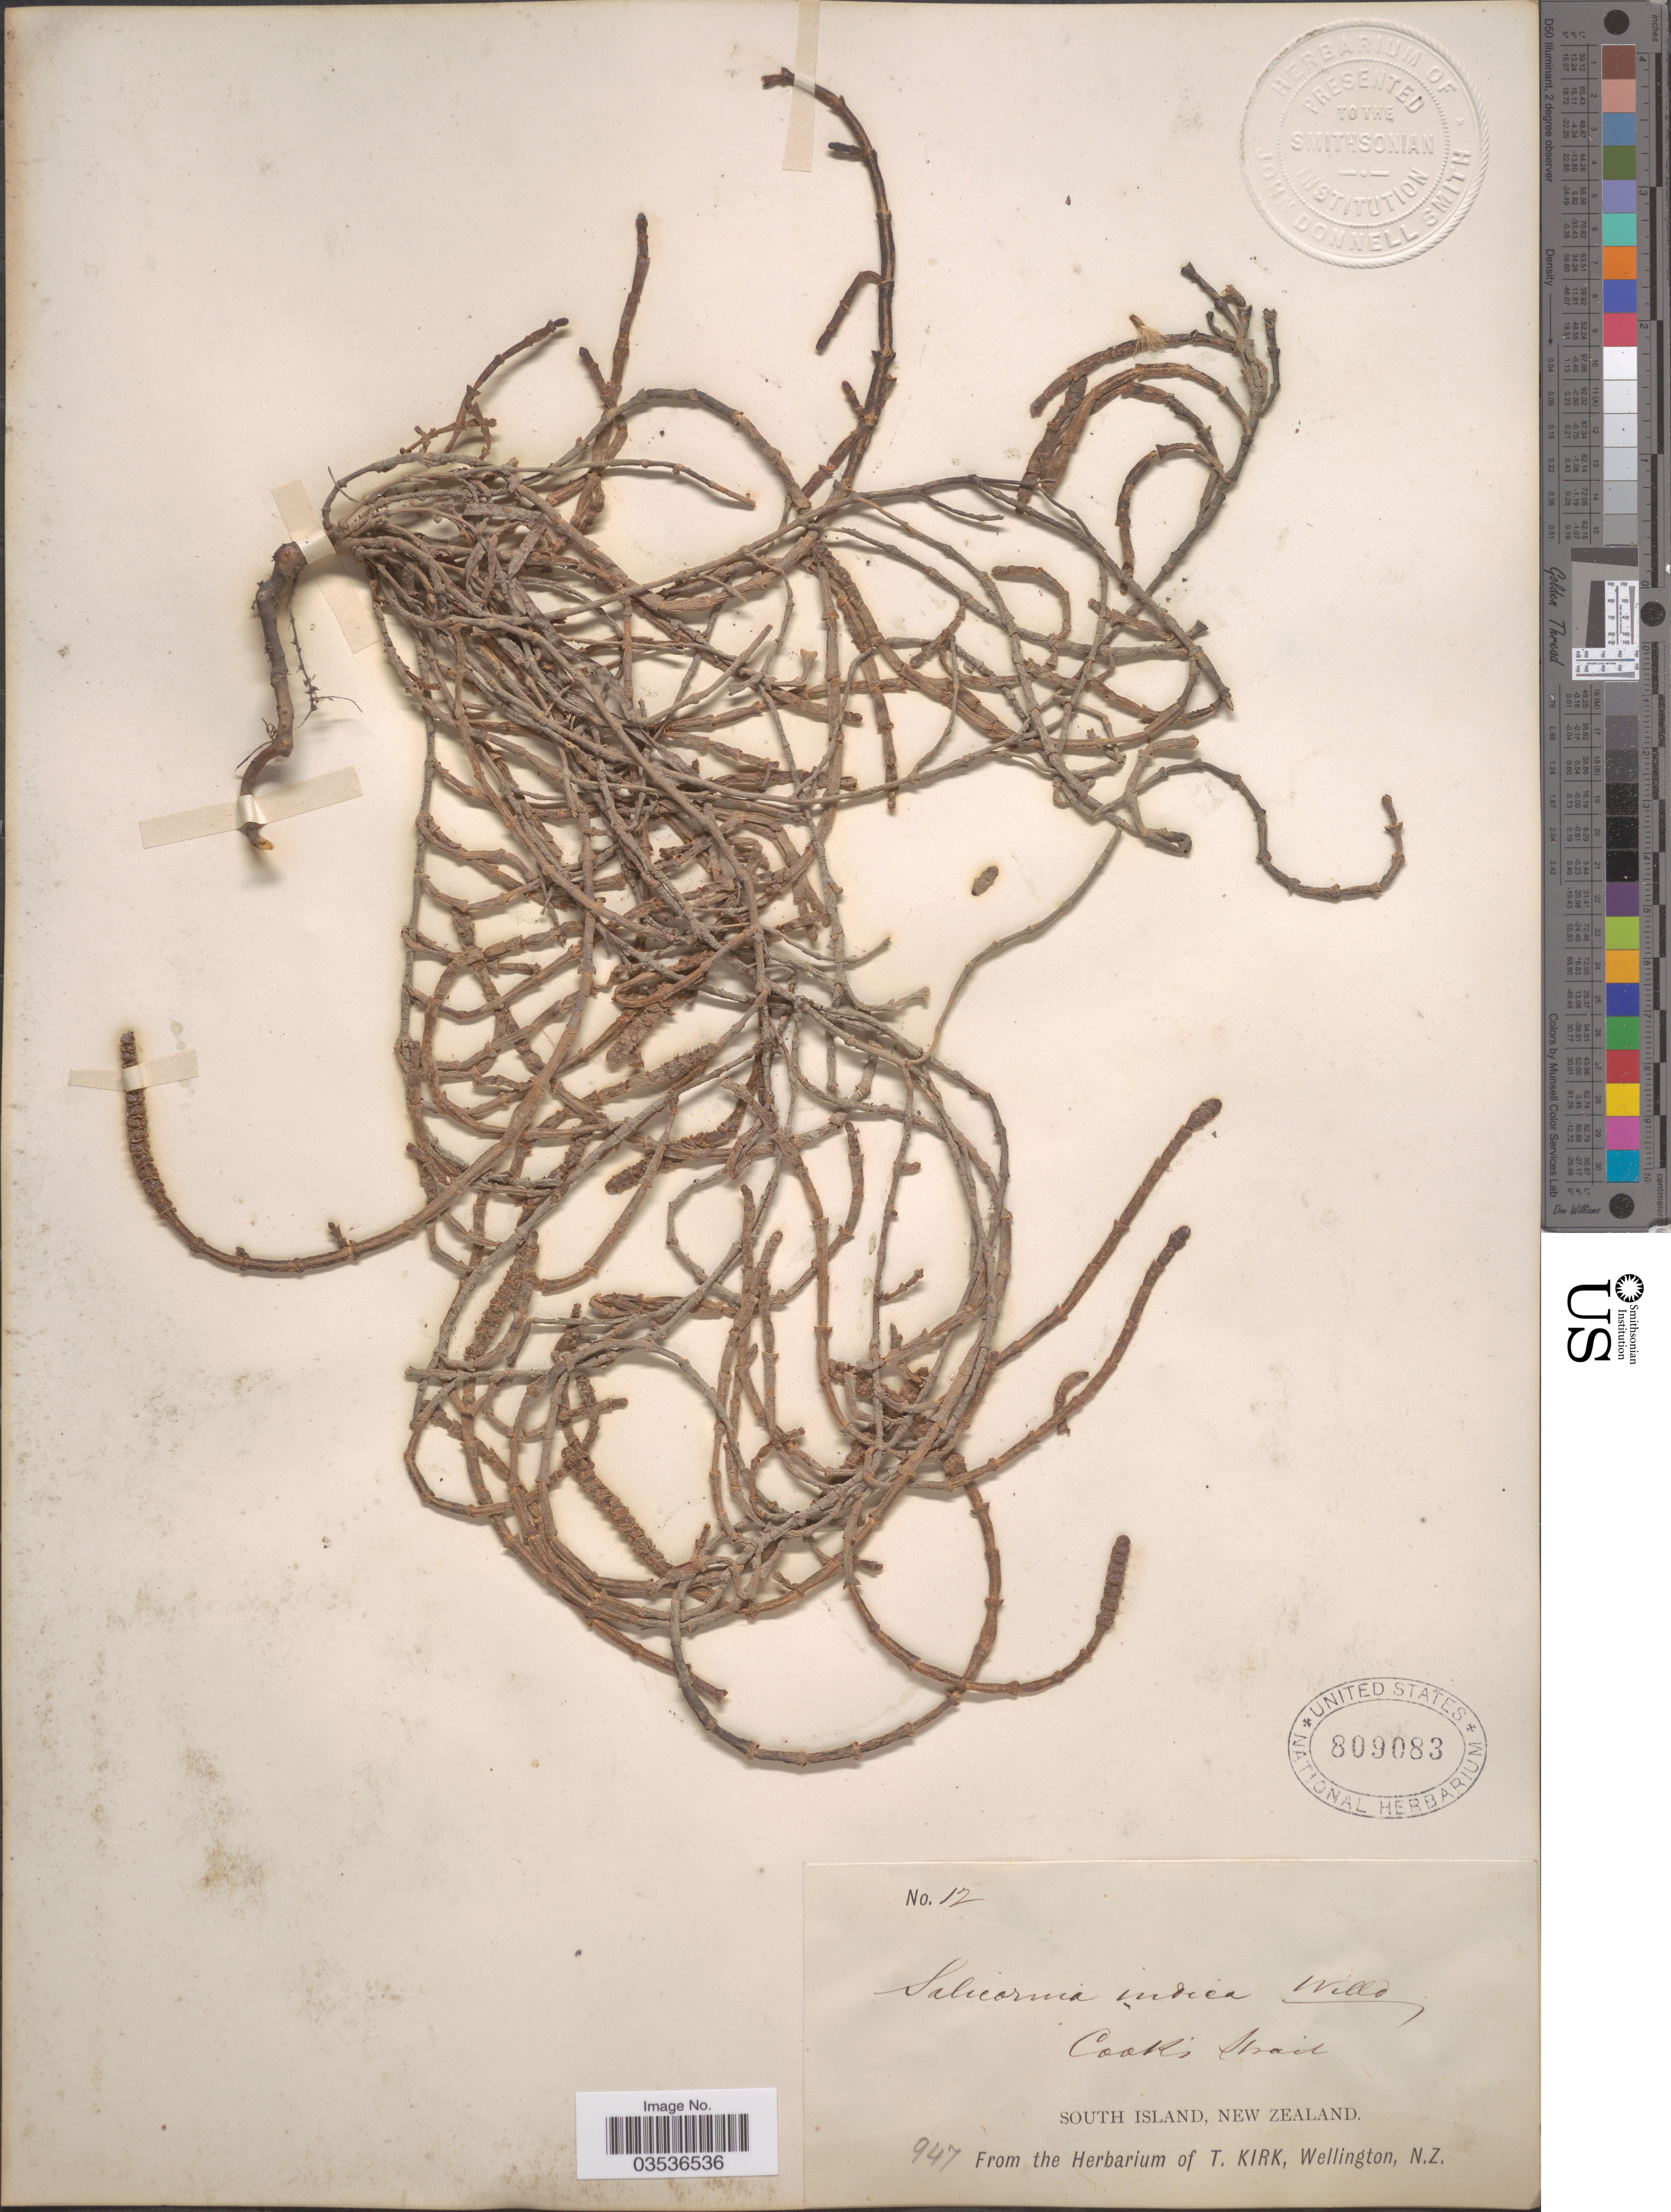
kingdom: Plantae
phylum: Tracheophyta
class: Magnoliopsida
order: Caryophyllales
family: Amaranthaceae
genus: Salicornia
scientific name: Salicornia quinqueflora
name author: Bunge ex Ung.-Sternb.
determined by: Strong, Mark T., (BOT), Smithsonian Institution - National Museum of Natural History (UNITED STATES)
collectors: ex herb. T. Kirk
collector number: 12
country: New Zealand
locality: Cook's Strait. South Island.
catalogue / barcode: US 809083